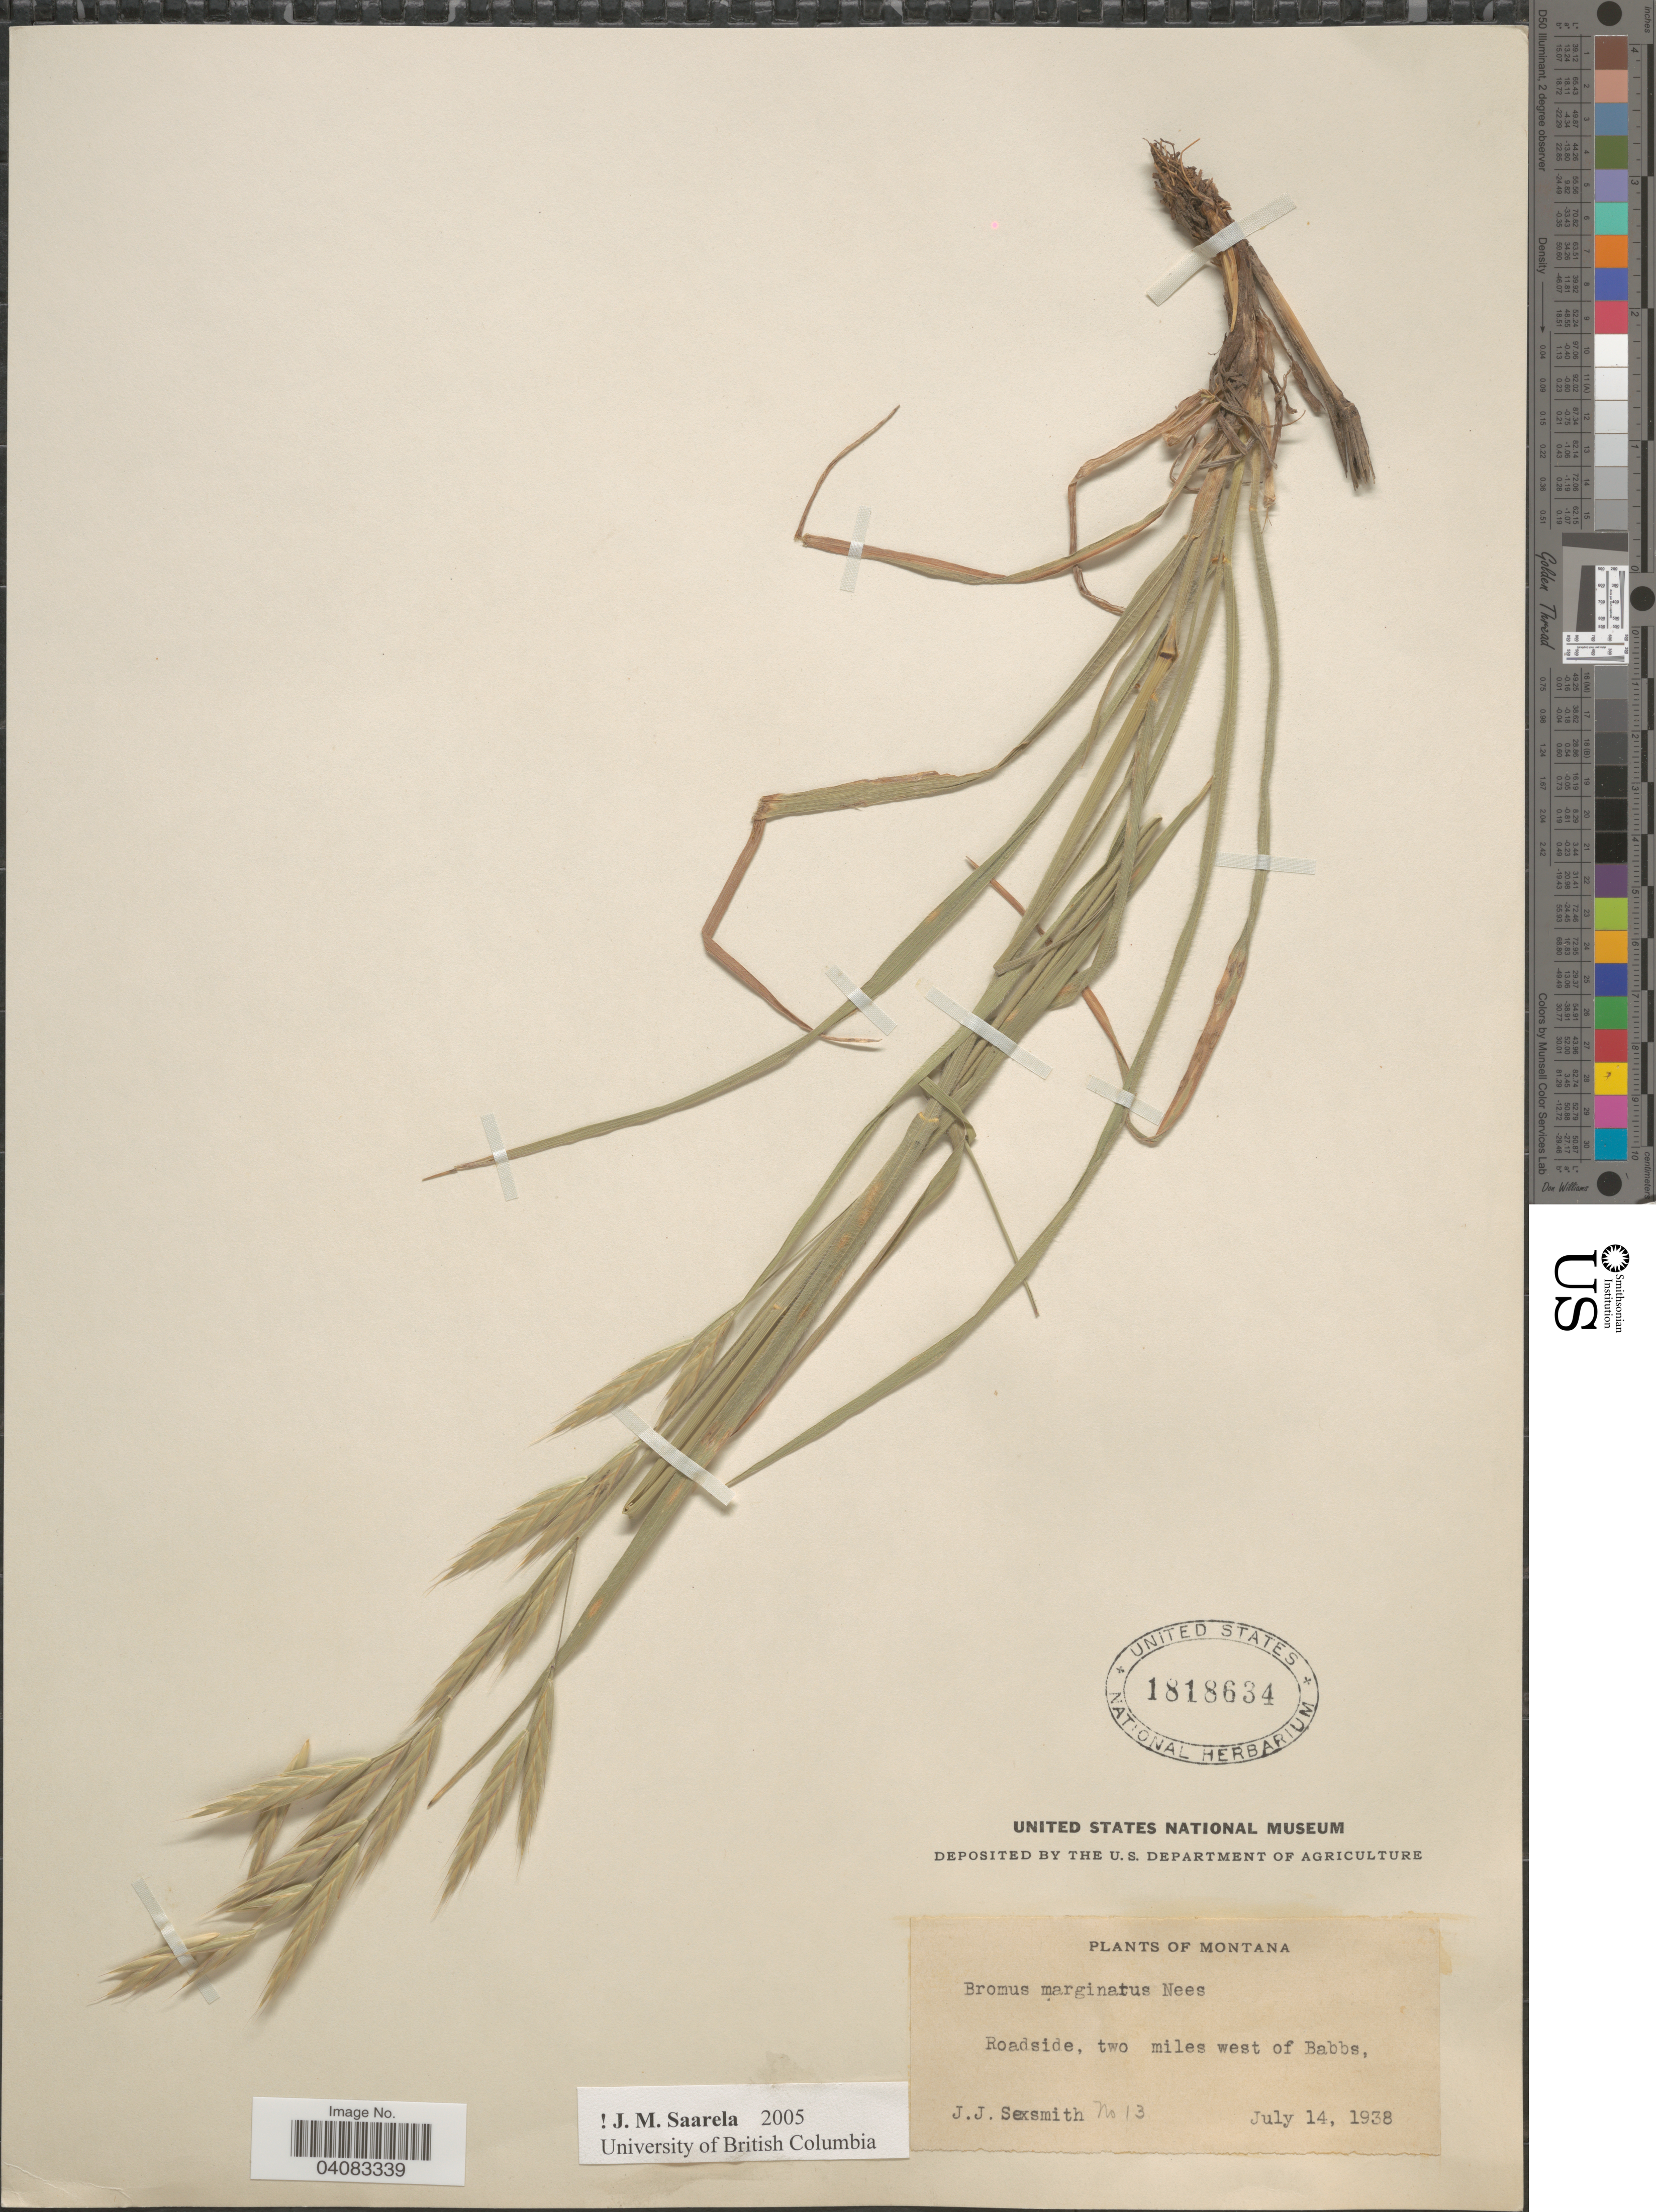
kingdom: Plantae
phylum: Tracheophyta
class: Liliopsida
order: Poales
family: Poaceae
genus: Bromus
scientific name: Bromus marginatus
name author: Nees ex Steud.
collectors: J. Sexsmith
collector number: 13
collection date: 1938-07-14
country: United States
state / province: Montana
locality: Roadside, two miles west of Babbs.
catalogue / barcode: US 1818634